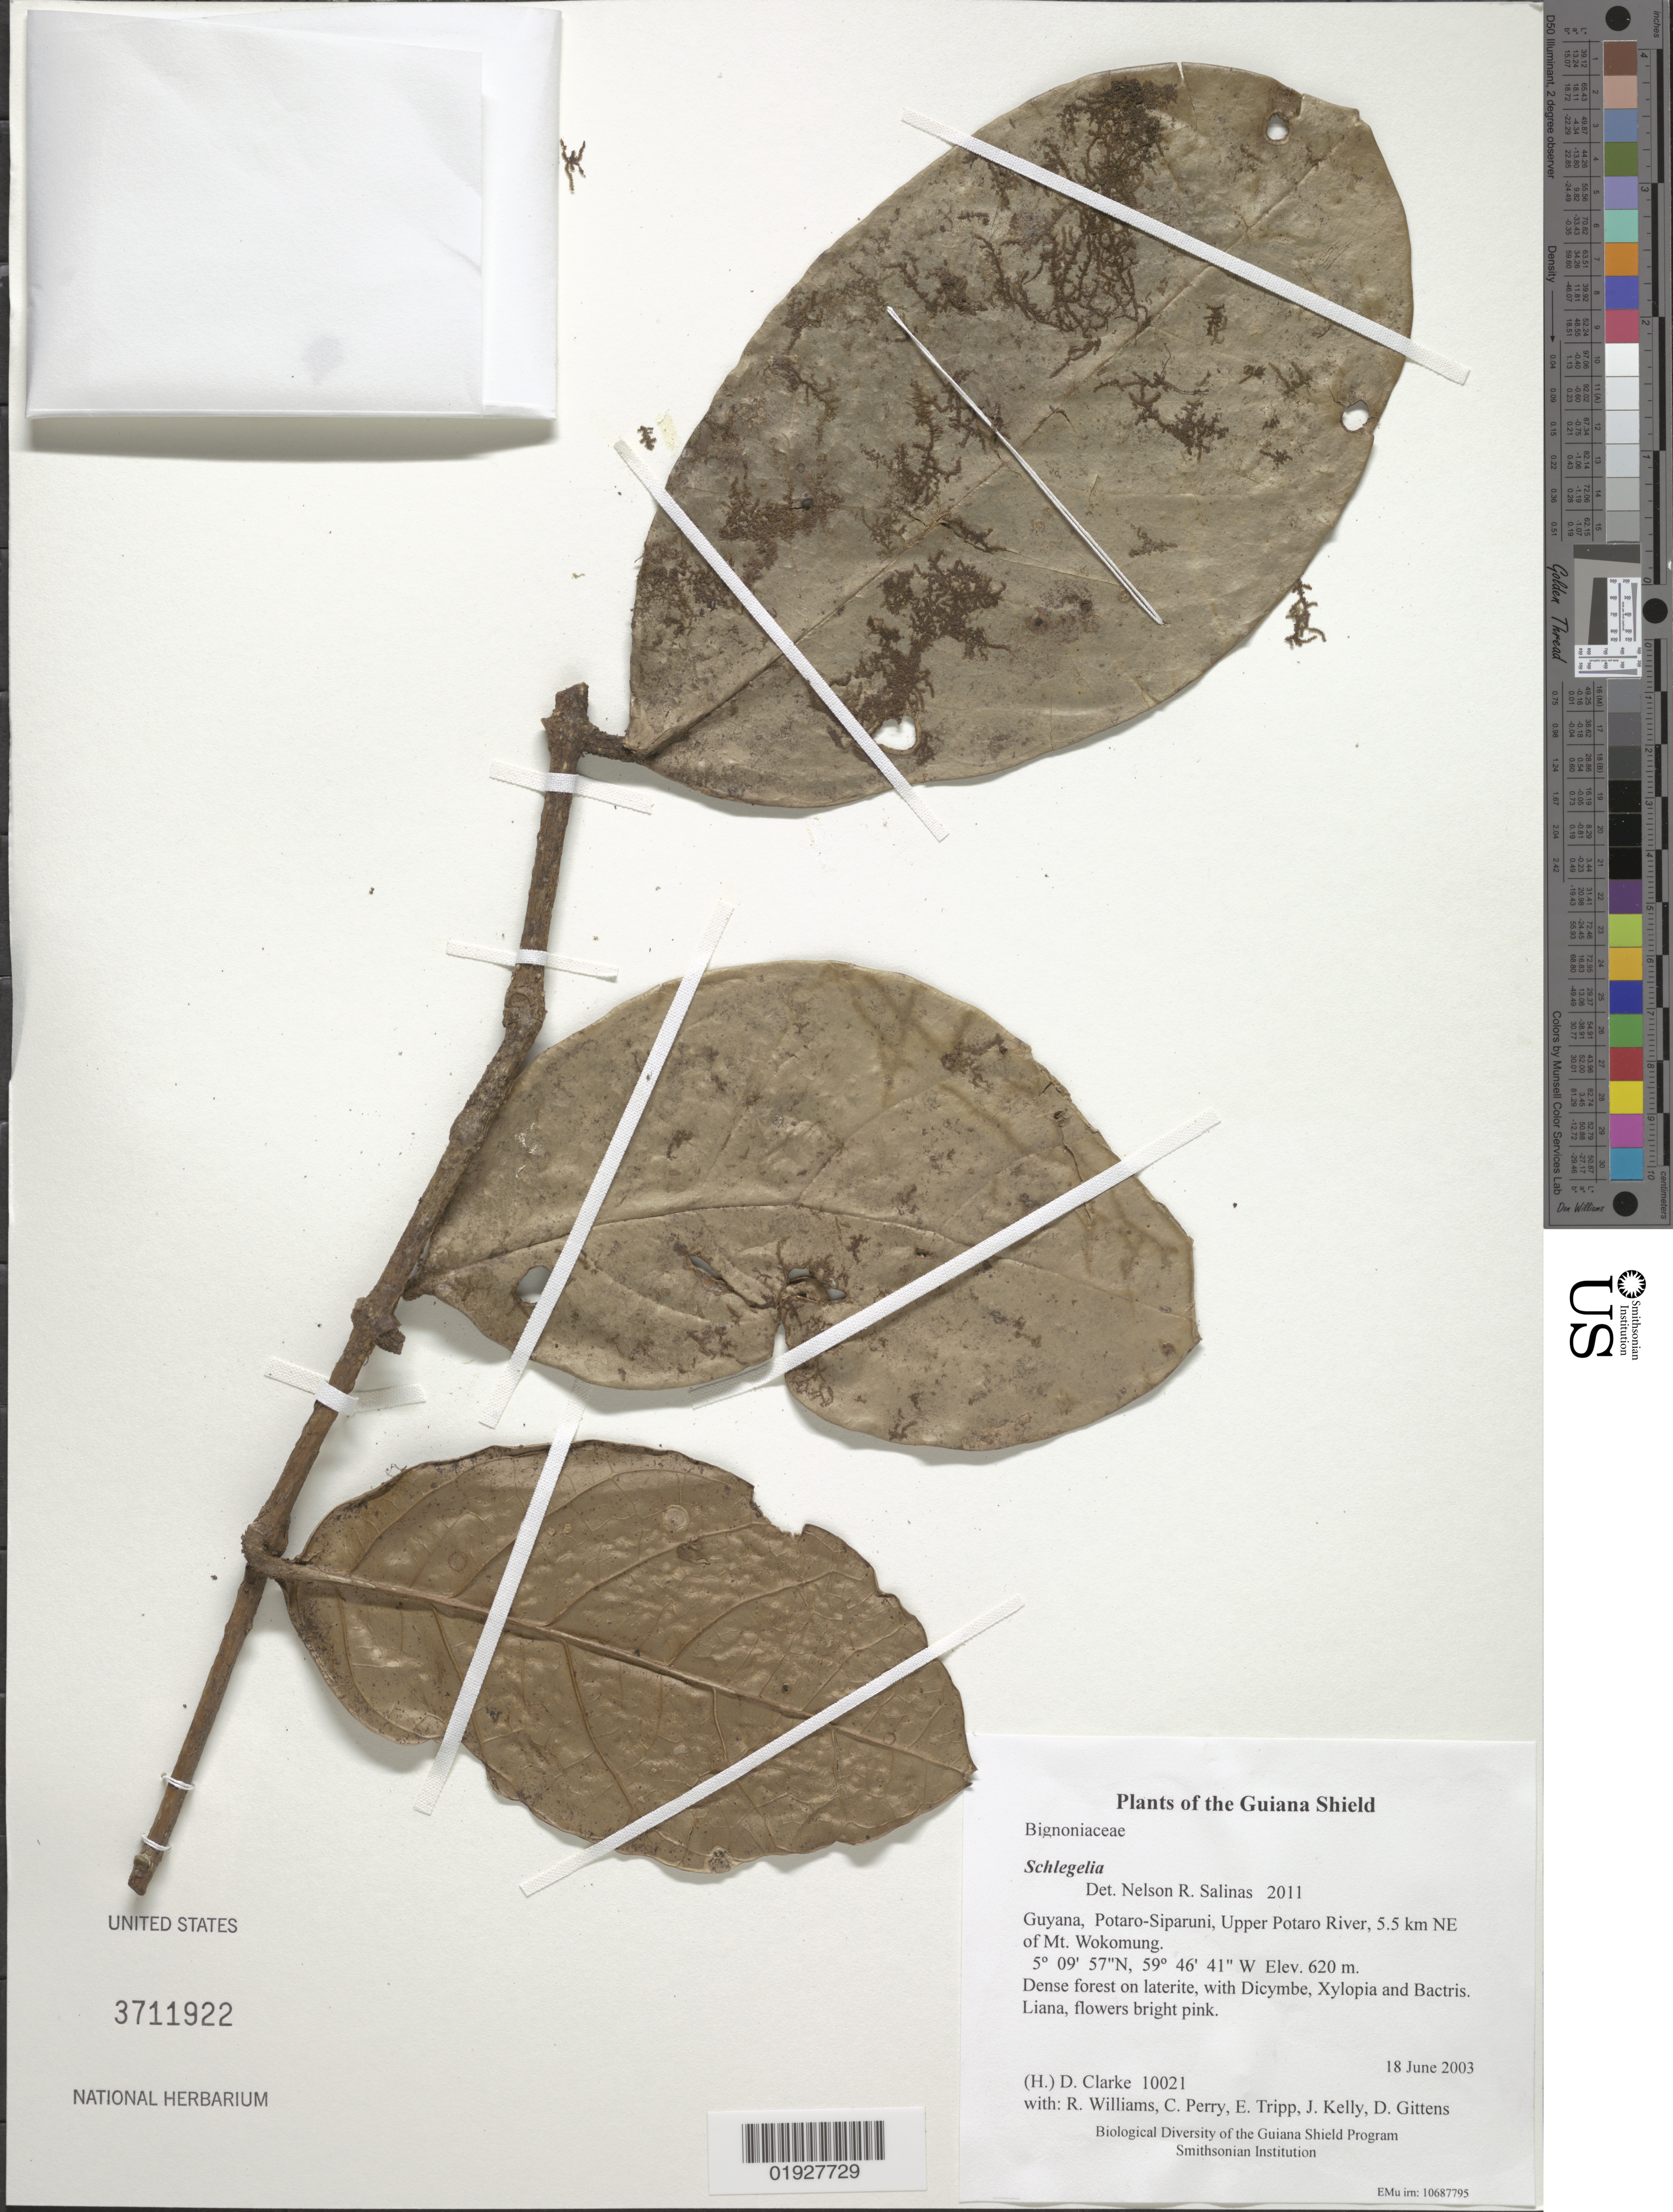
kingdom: Plantae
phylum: Tracheophyta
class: Magnoliopsida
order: Lamiales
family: Schlegeliaceae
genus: Schlegelia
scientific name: Schlegelia sp.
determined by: Salinas, N. R.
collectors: H. D. Clarke, R. Williams, C. Perry, E. Tripp, J. Kelly, D. Gittens & S. R. Stern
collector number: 10021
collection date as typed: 18 June 2003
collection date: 2003-06-18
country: Guyana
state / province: Potaro-Siparuni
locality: Upper Potaro River, 5.5 km NE of Mt. Wokomung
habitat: Dense forest on laterite, with Dicymbe, Xylopia and Bactris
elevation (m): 620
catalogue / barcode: US 3711922